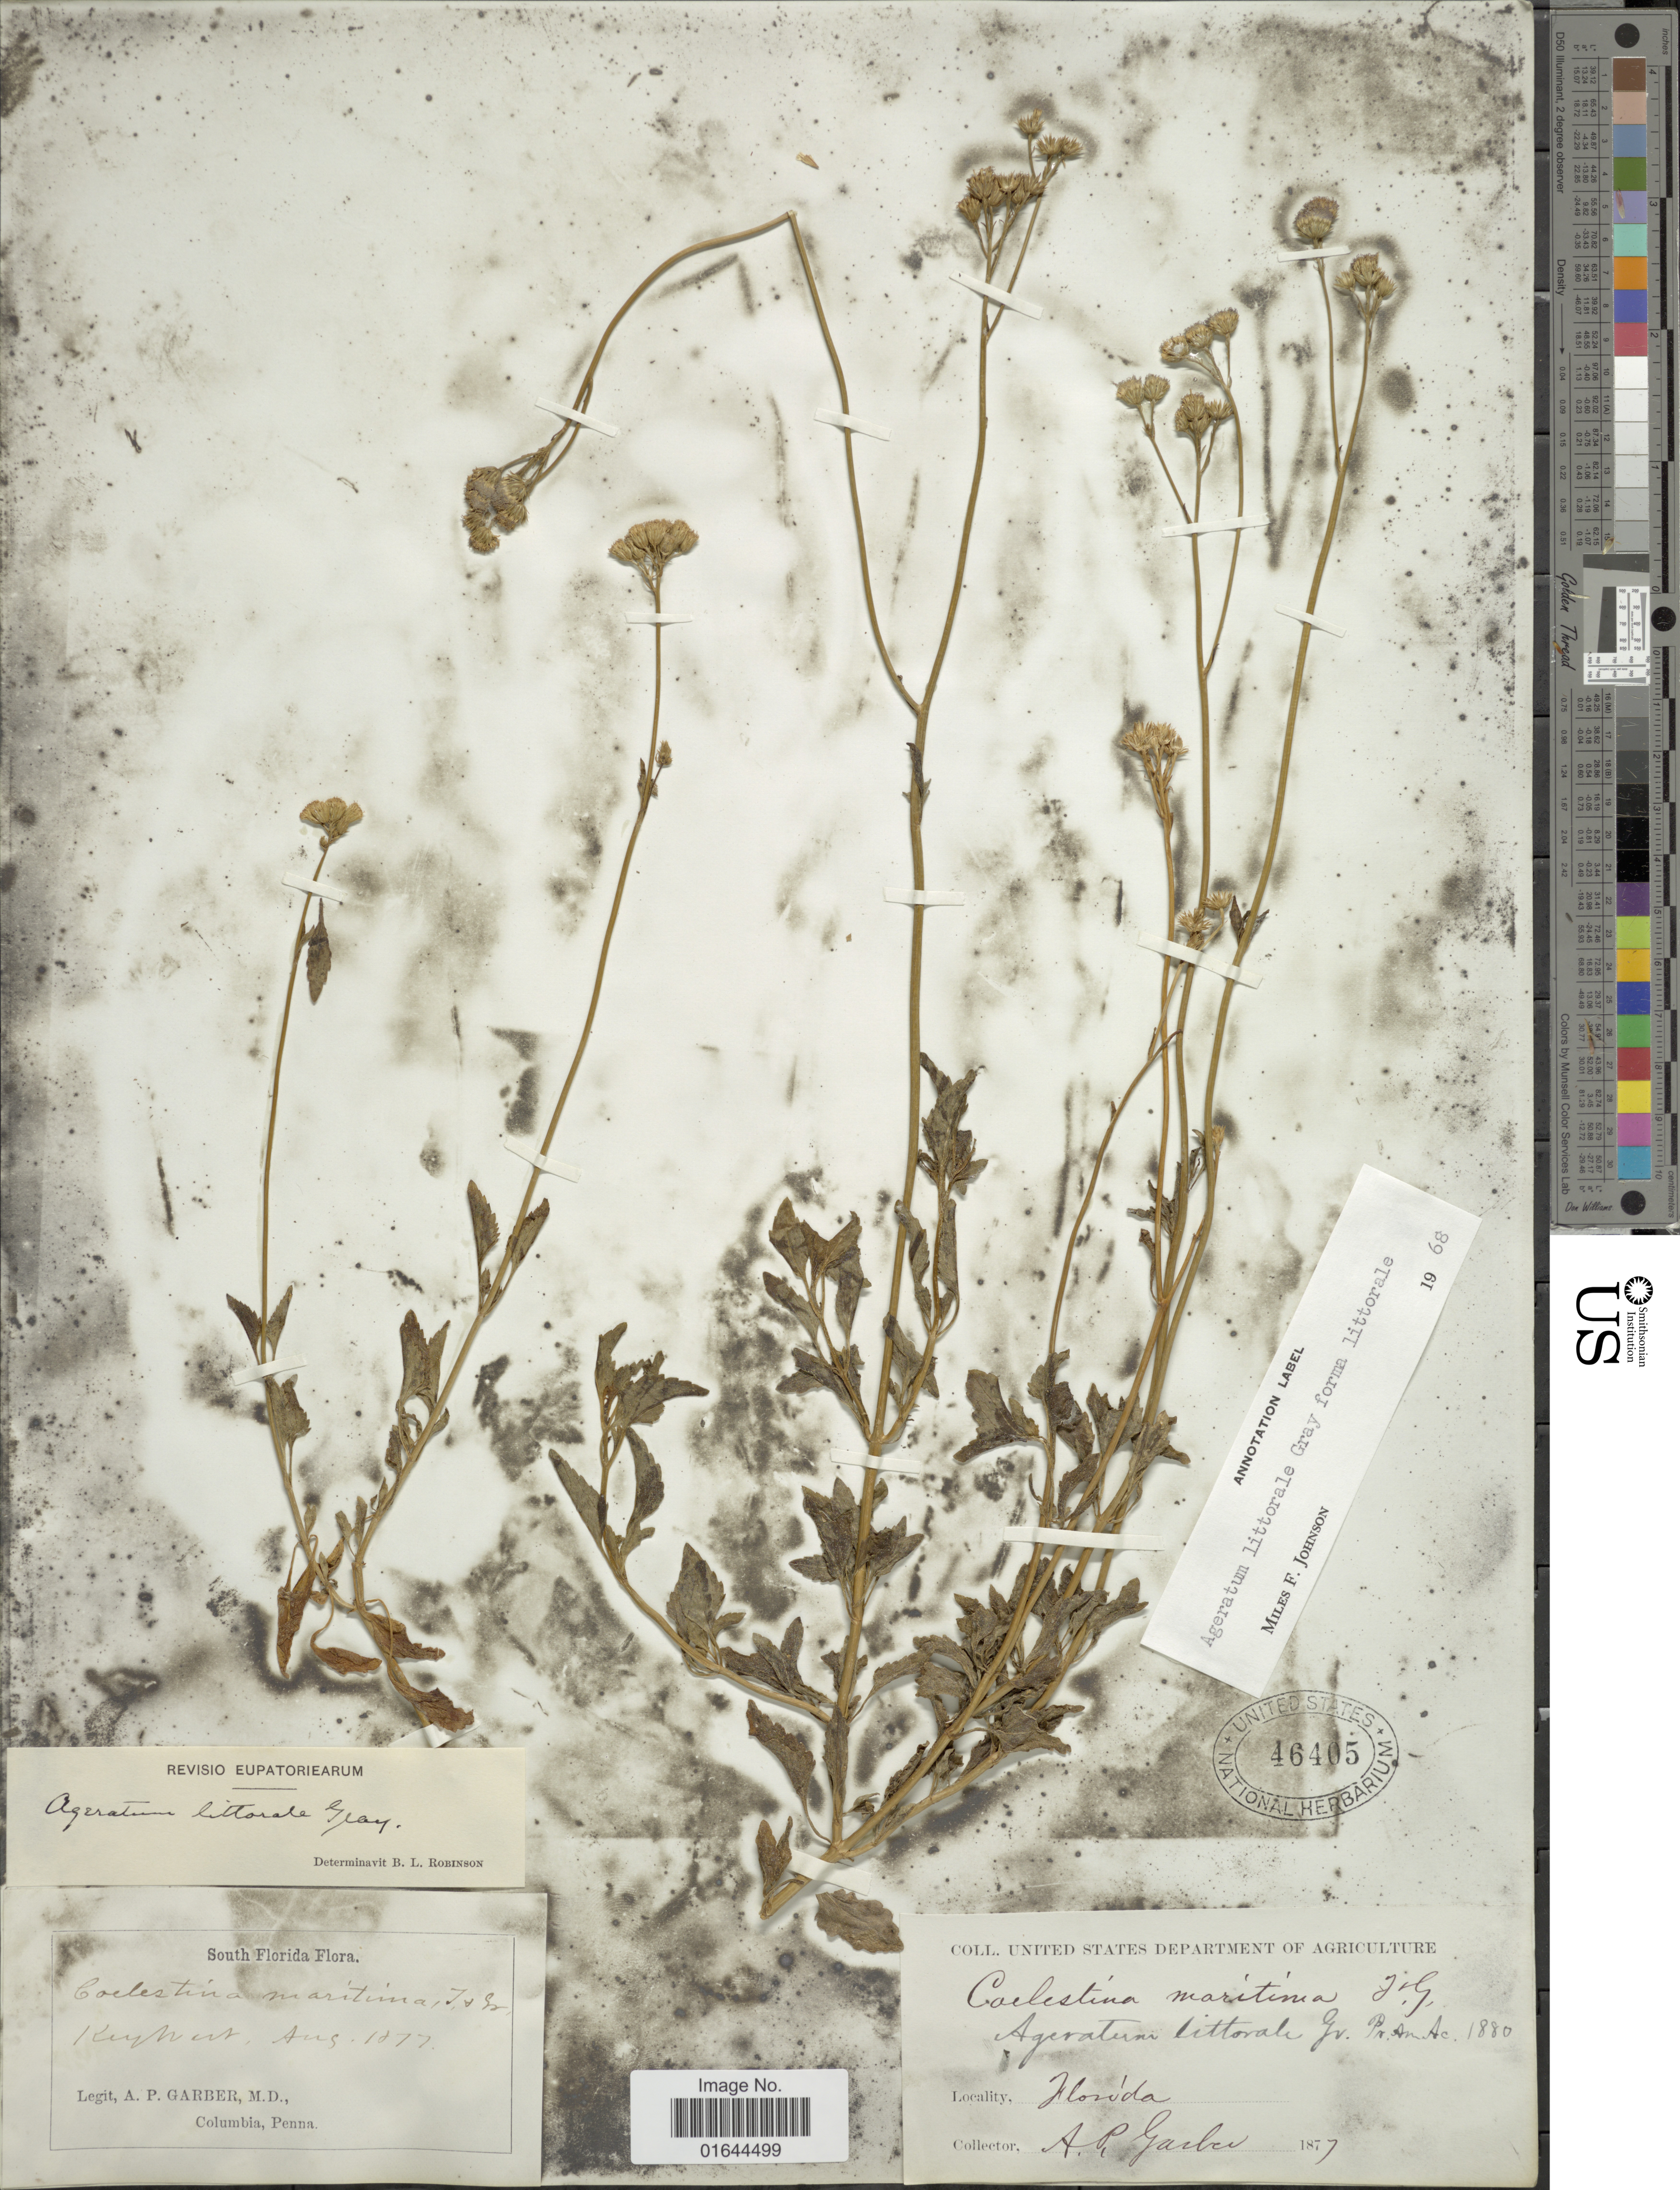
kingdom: Plantae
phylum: Tracheophyta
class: Magnoliopsida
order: Asterales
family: Asteraceae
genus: Ageratum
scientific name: Ageratum littorale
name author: A. Gray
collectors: A. P. Garber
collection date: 1877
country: United States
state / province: Florida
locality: South Florida. KeyWest.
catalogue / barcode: US 46405